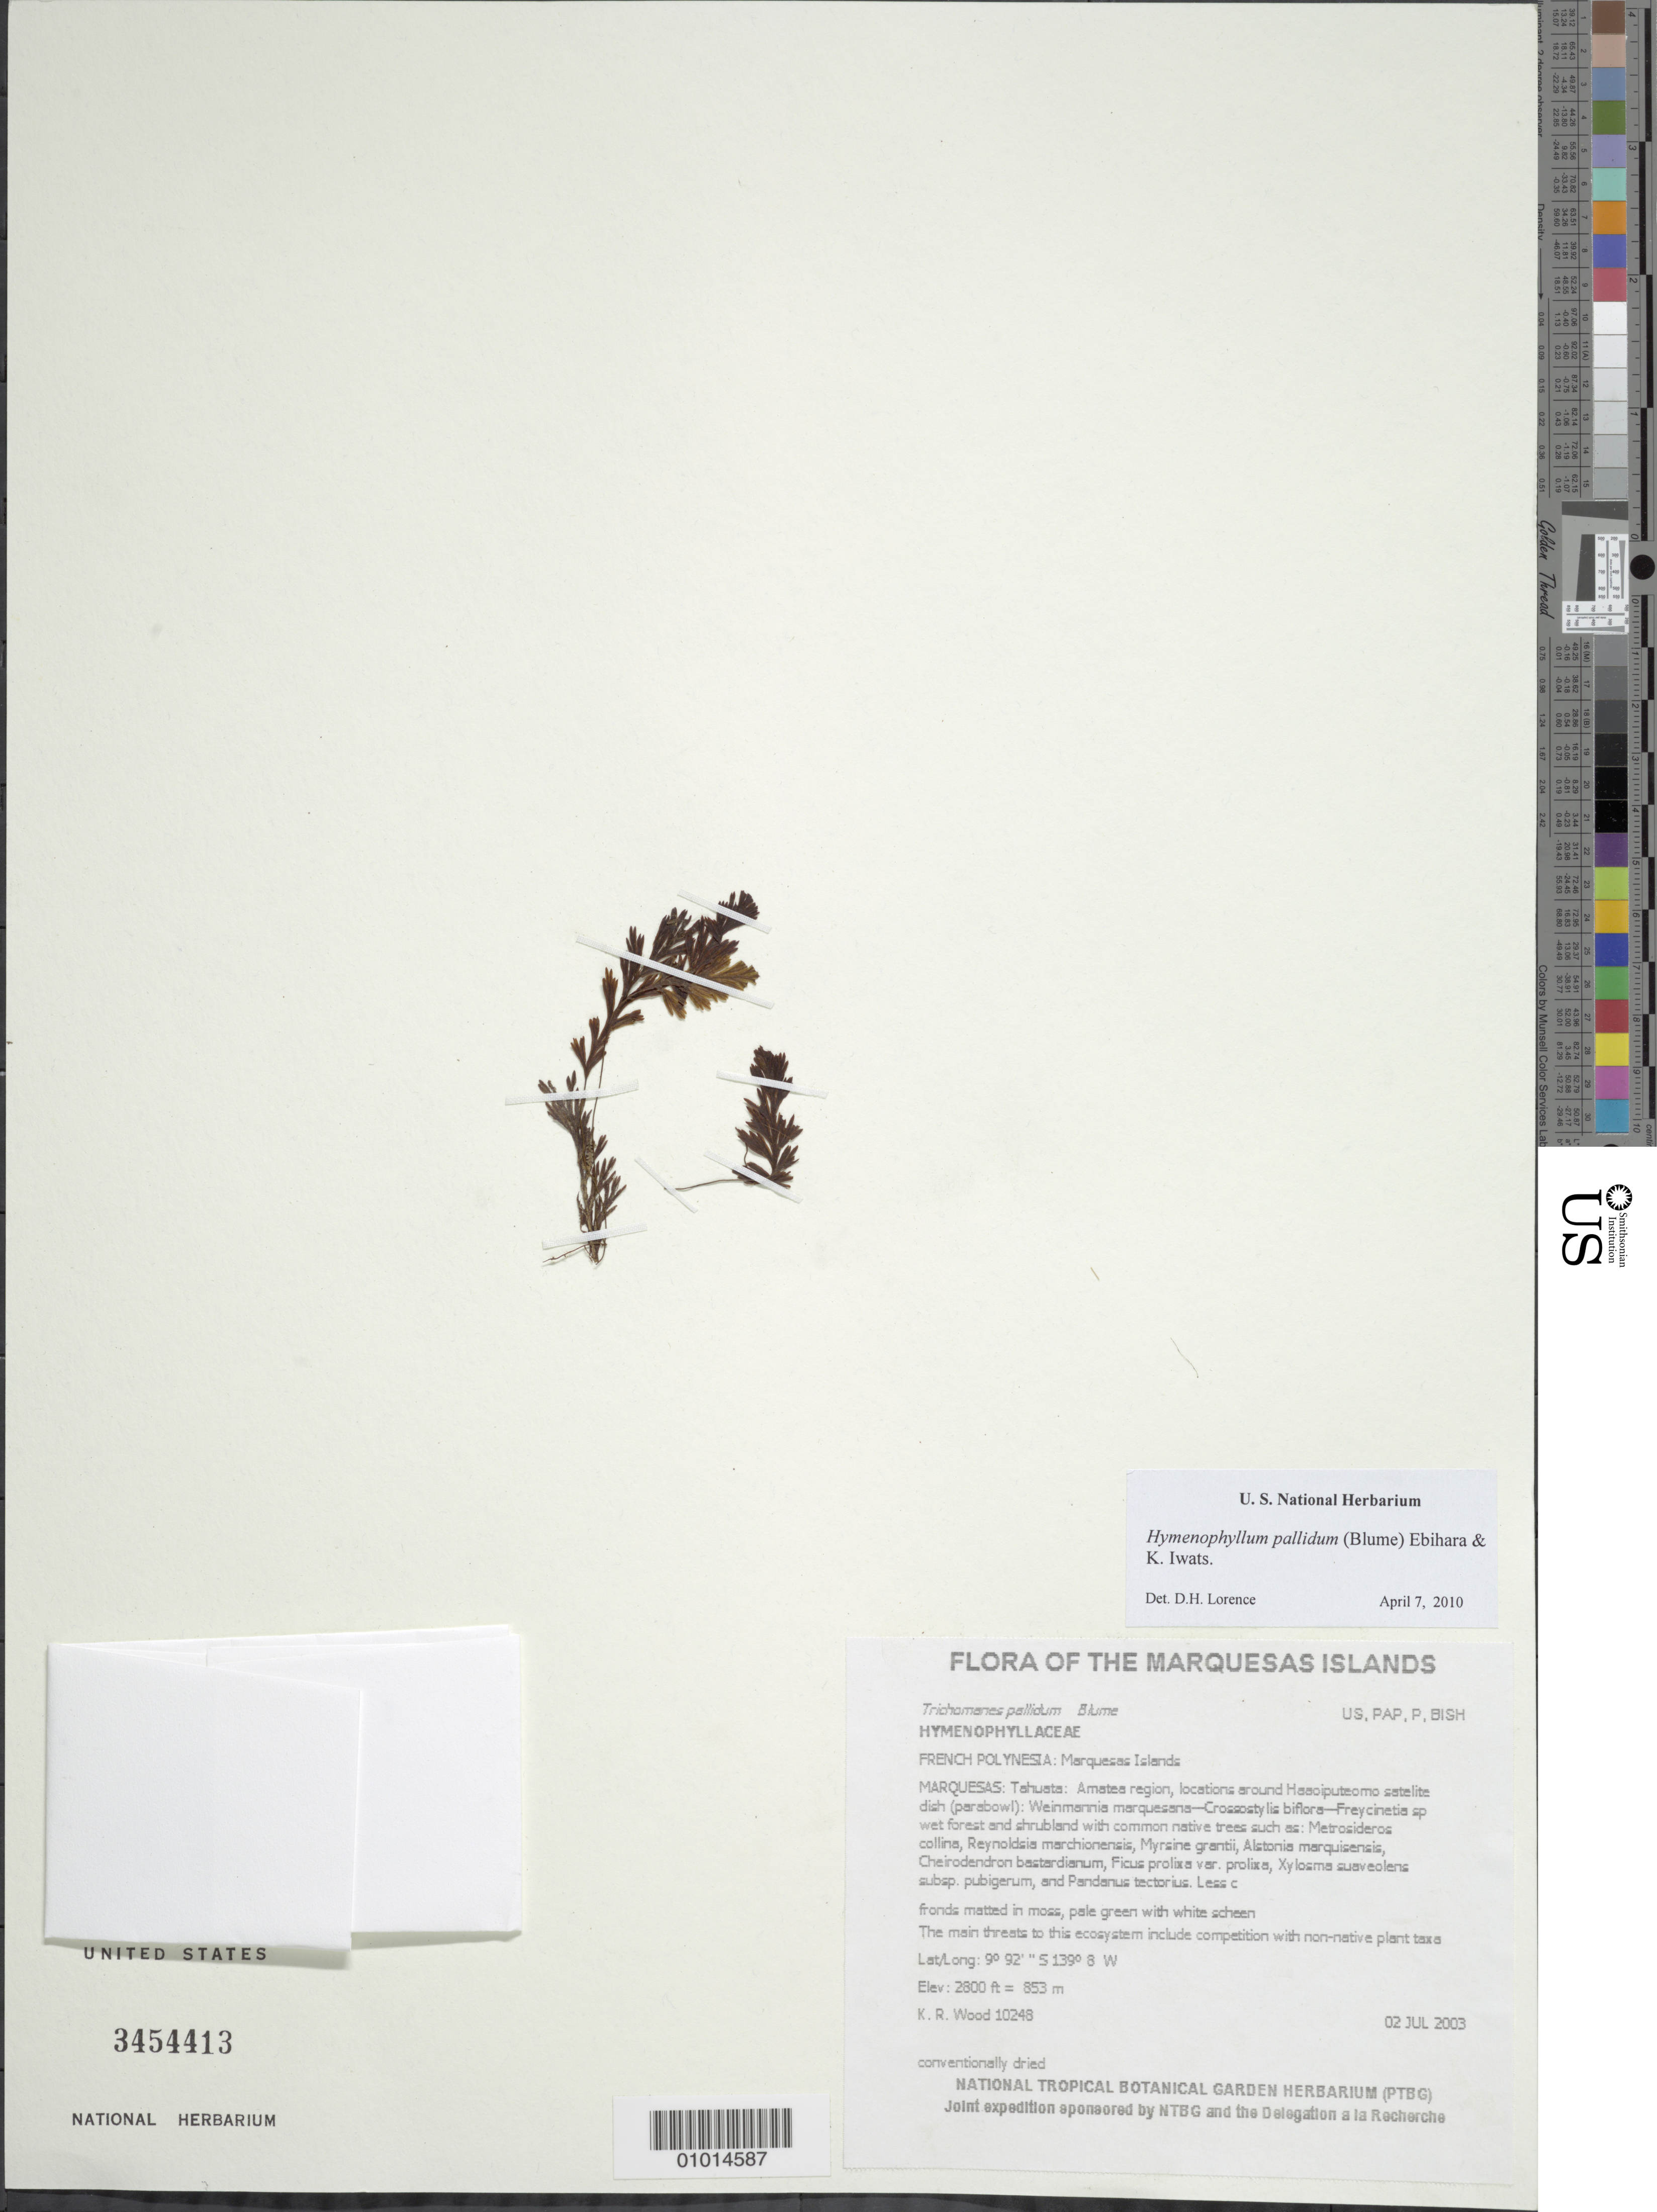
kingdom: Plantae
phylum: Tracheophyta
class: Polypodiopsida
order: Hymenophyllales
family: Hymenophyllaceae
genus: Hymenophyllum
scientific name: Hymenophyllum pallidum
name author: (Blume) Ebihara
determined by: Lorence, David H., (PTBG), National Tropical Botanical Garden (UNITED STATES)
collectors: K. R. Wood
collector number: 10248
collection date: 2003-07-02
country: French Polynesia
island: Tahuata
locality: Amatea region, locations around Haaoiputeomo satelite dish (parabowl)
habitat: Weinmannia marquesana-Crossostylis biflora-Freycinetia sp wet forest and shrubland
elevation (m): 853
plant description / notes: The main threats to this ecosystem include competition with non-native plant taxa such as Ageratum conyzoides, Elephantopus mollis, Psidium guajava, Spathoglottis plicata, Zingiber zerumbet, Paspalum conjugatum, Paspalum paniculatum, Rhynchelytrum repens,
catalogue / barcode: US 3454413